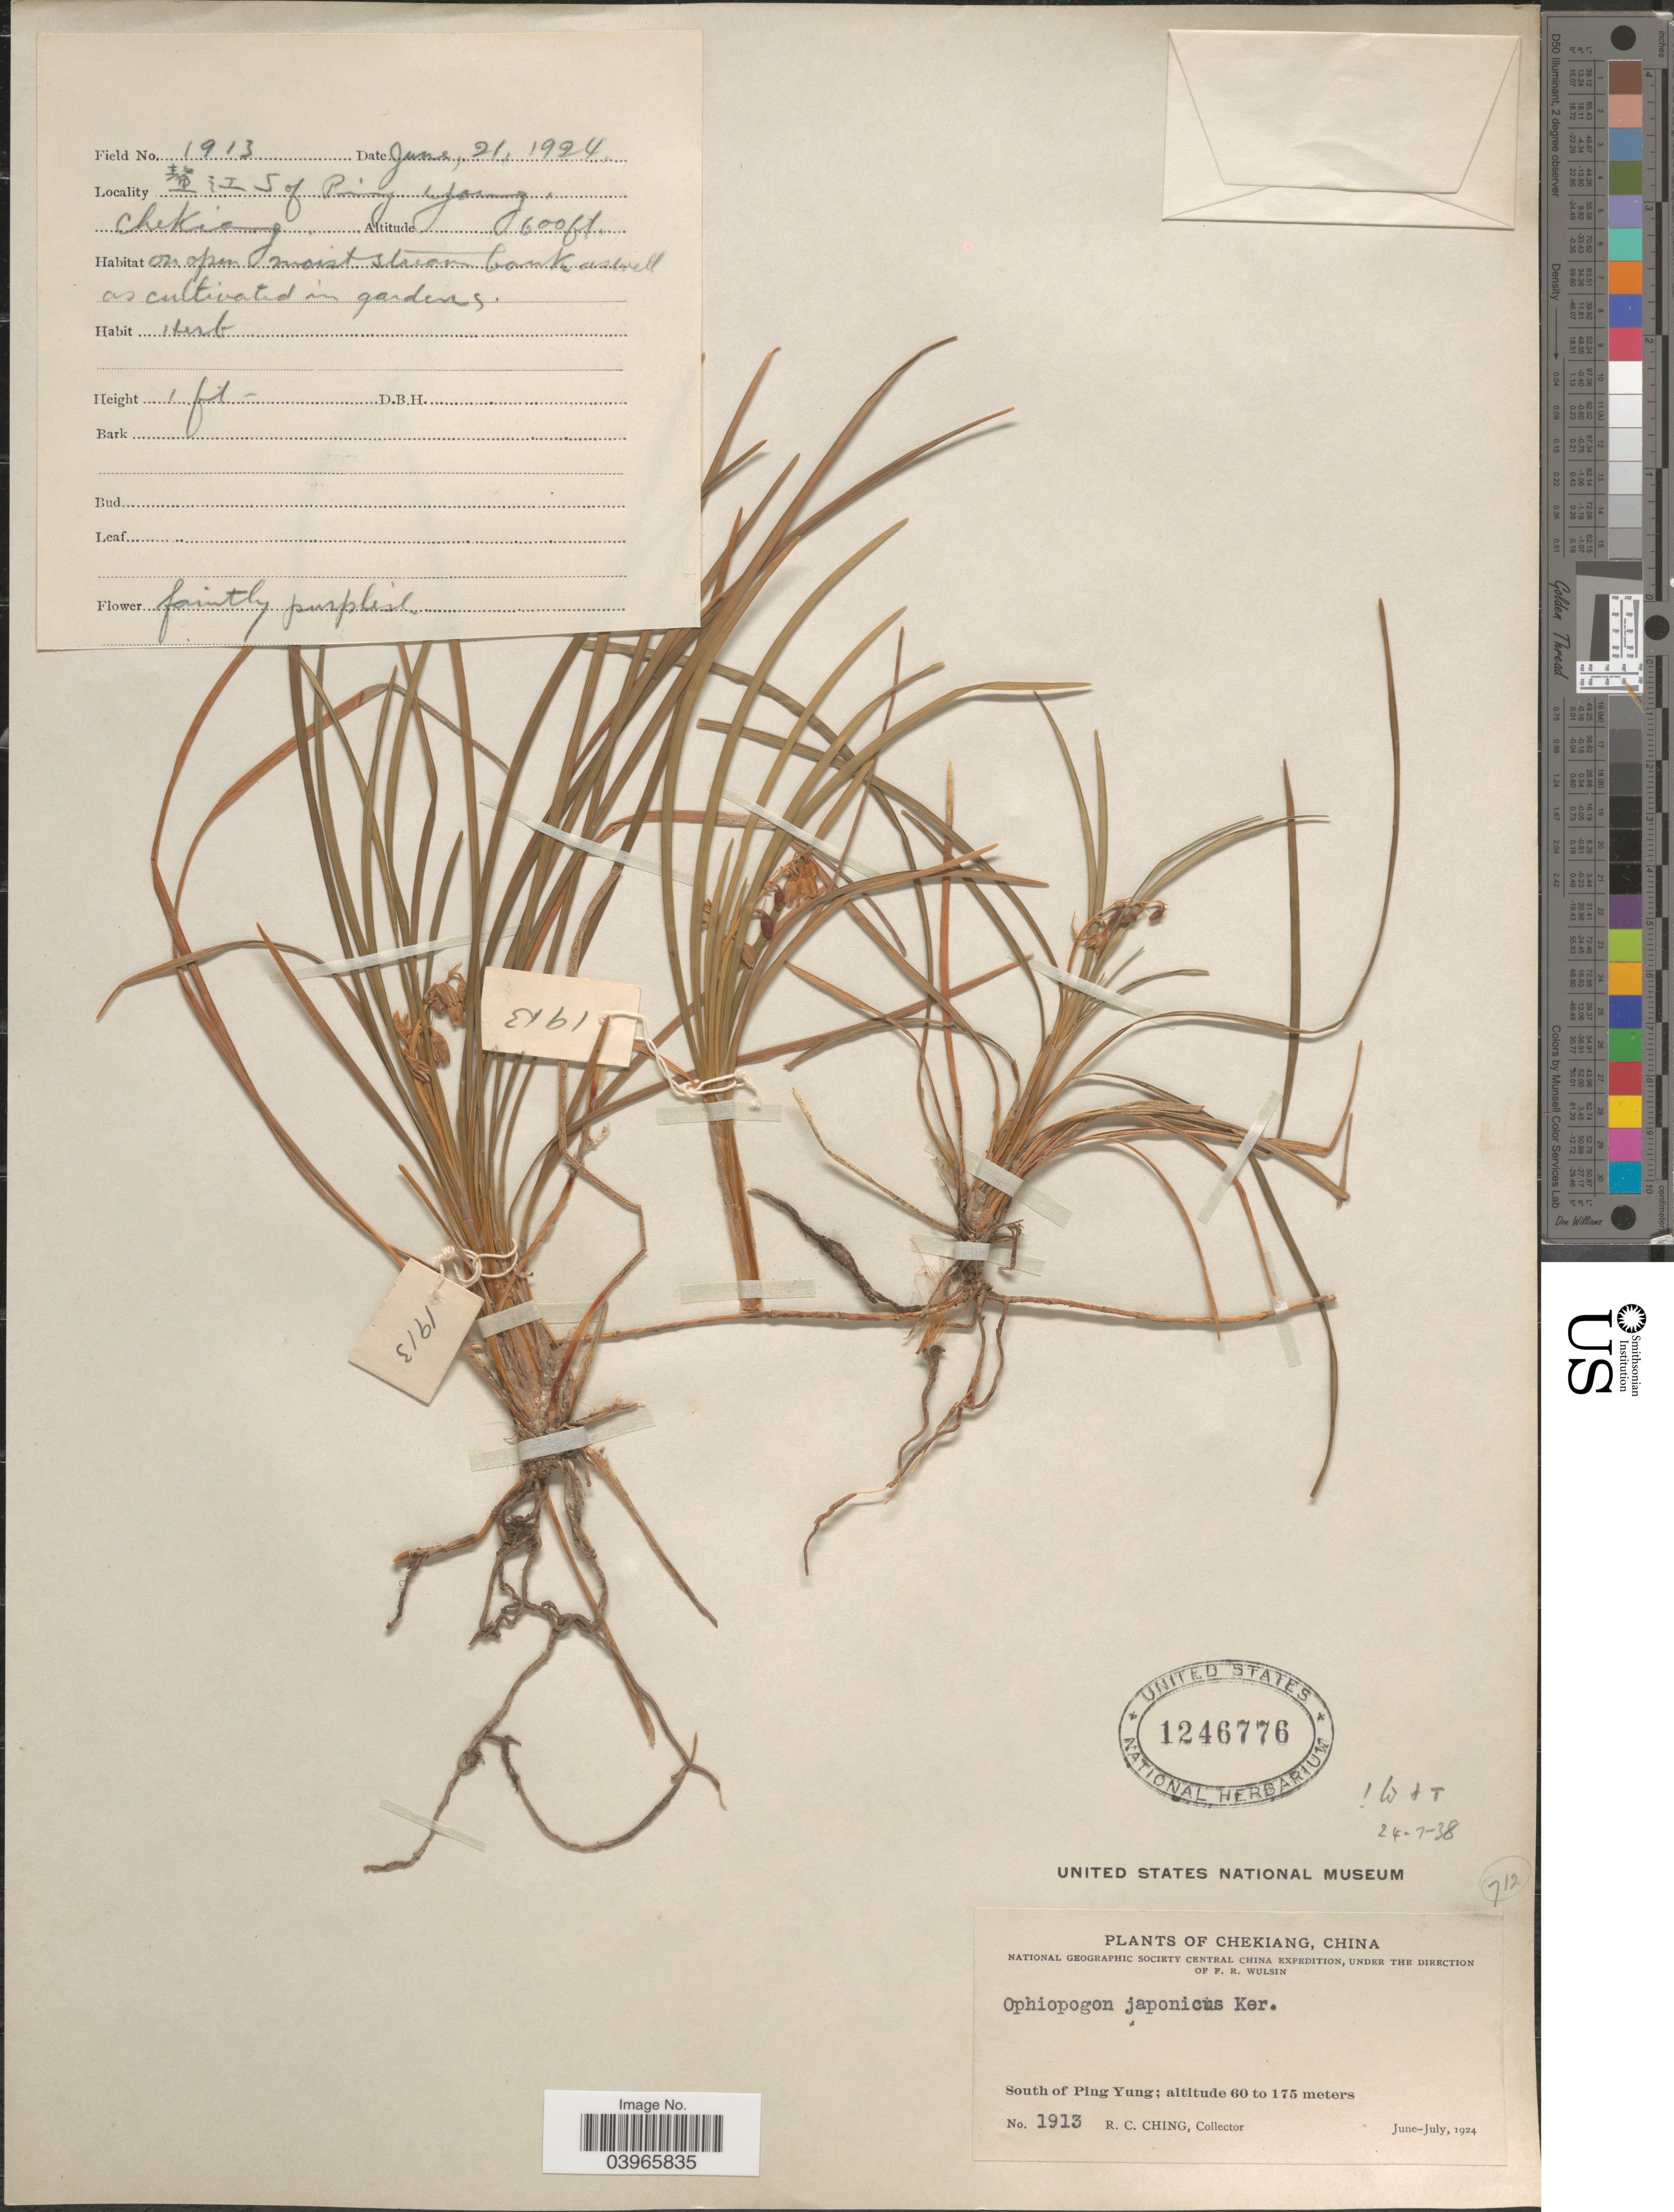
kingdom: Plantae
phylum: Tracheophyta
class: Liliopsida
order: Asparagales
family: Asparagaceae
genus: Ophiopogon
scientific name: Ophiopogon japonicus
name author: (L. f.) Ker Gawl.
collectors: R. C. Ching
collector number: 1913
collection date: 1924-06-21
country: China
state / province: Sichuan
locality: South of Ping Yung. In gardens.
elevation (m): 183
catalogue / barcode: US 1246776